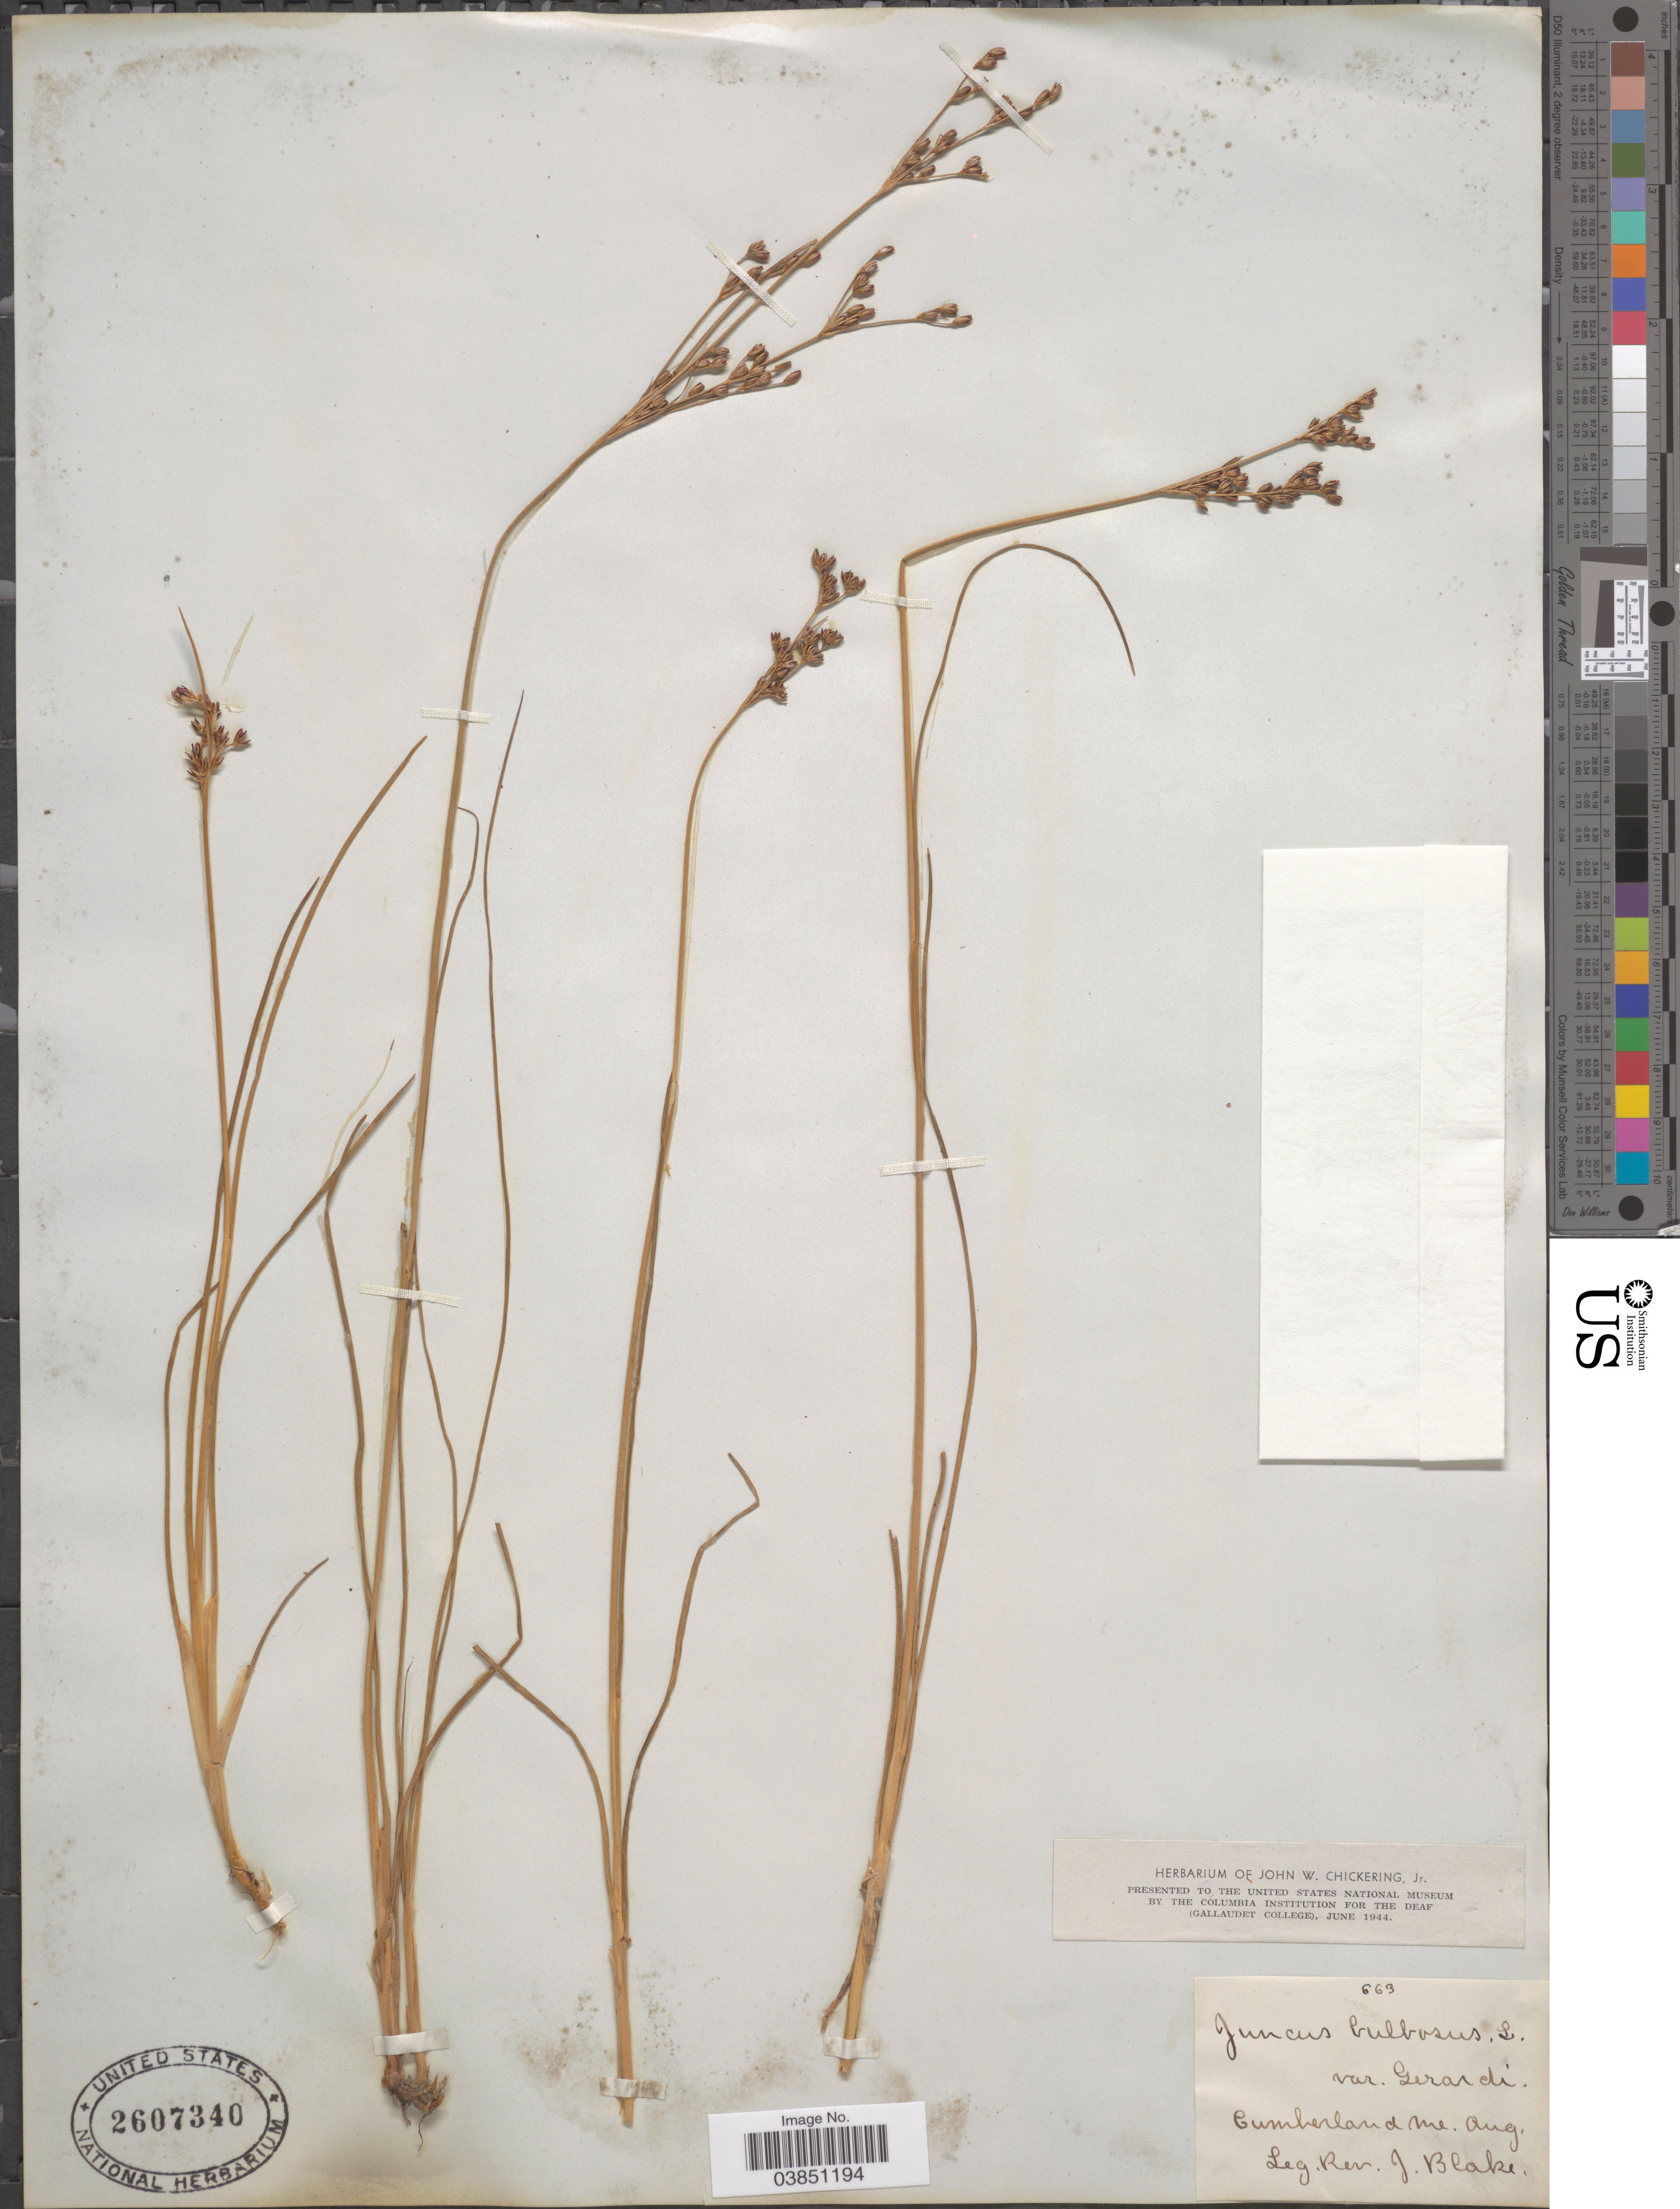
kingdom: Plantae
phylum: Tracheophyta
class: Liliopsida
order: Poales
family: Juncaceae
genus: Juncus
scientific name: Juncus bulbosus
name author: L.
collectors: J. Blake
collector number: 663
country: United States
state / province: Maine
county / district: Cumberland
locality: Cumberland.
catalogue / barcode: US 2607340